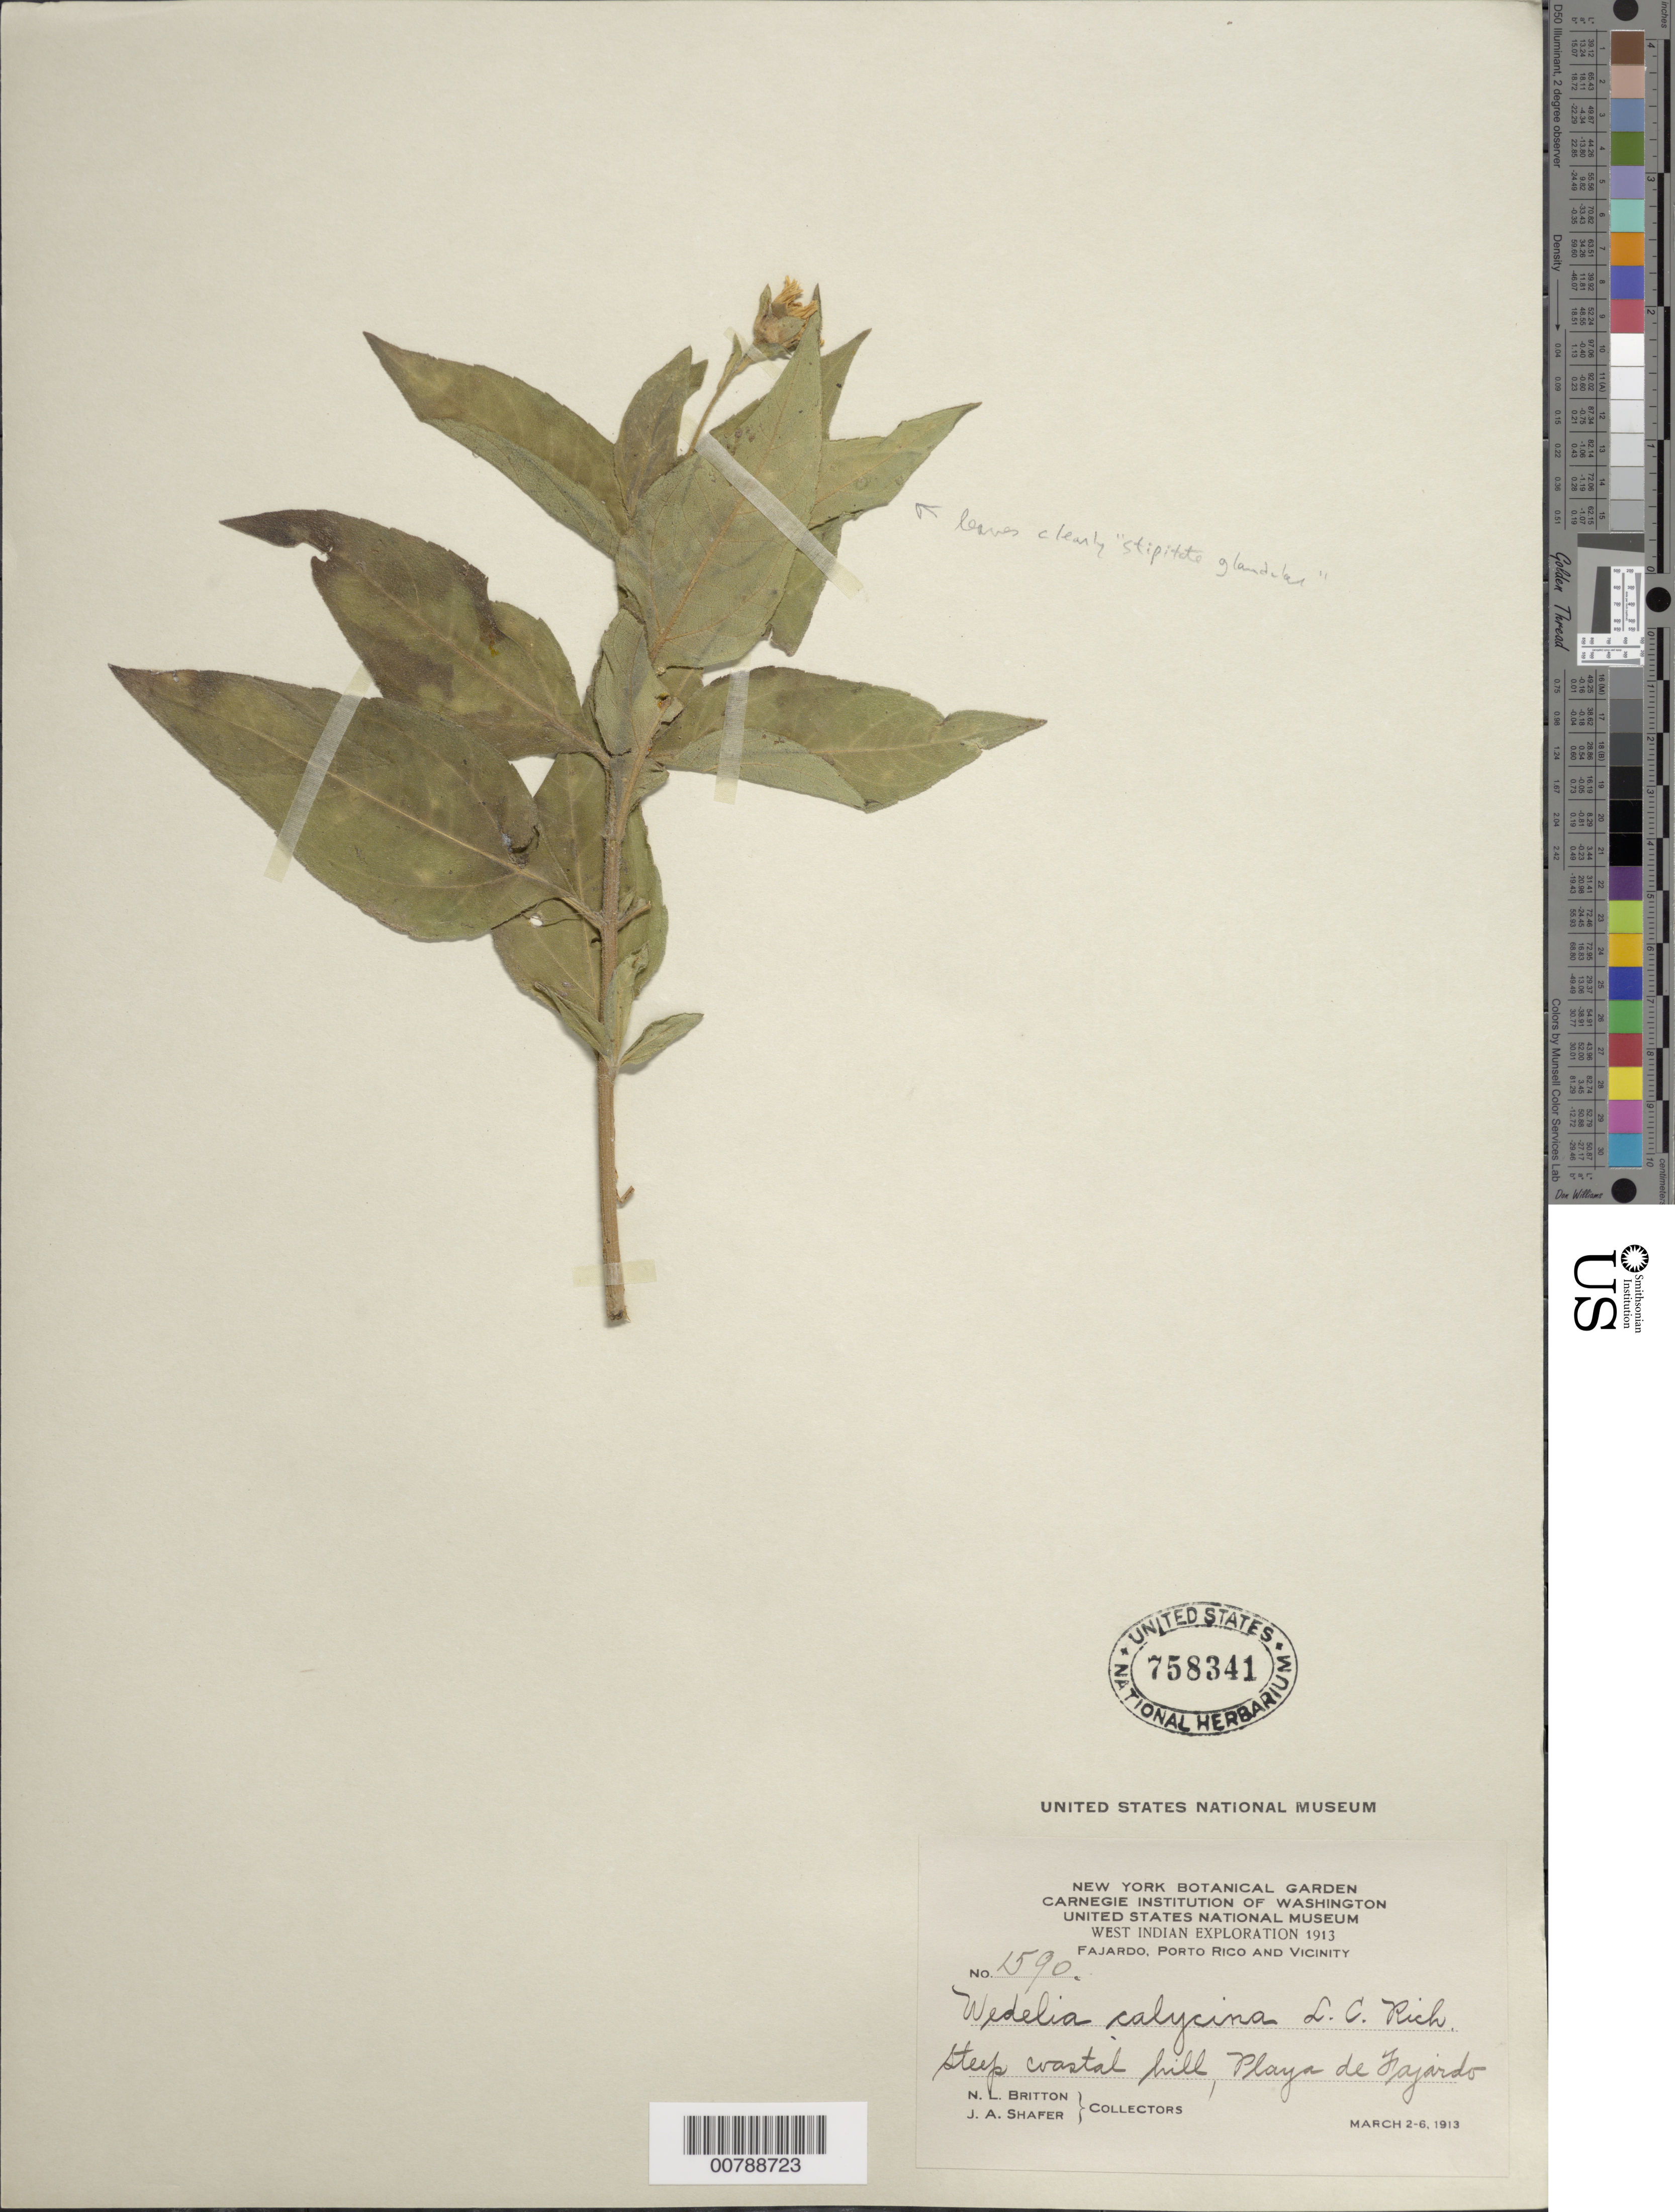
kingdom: Plantae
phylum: Tracheophyta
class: Magnoliopsida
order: Asterales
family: Asteraceae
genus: Wedelia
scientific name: Wedelia calycina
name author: Rich.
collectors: N. Britton & J. A. Shafer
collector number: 1590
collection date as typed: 02 Mar 1913 to 06 Mar 1913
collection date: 1913-03-02/1913-03-06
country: Puerto Rico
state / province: Fajardo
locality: Fajardo. Steep coastal hill, Playa de Fajardo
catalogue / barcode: US 758341